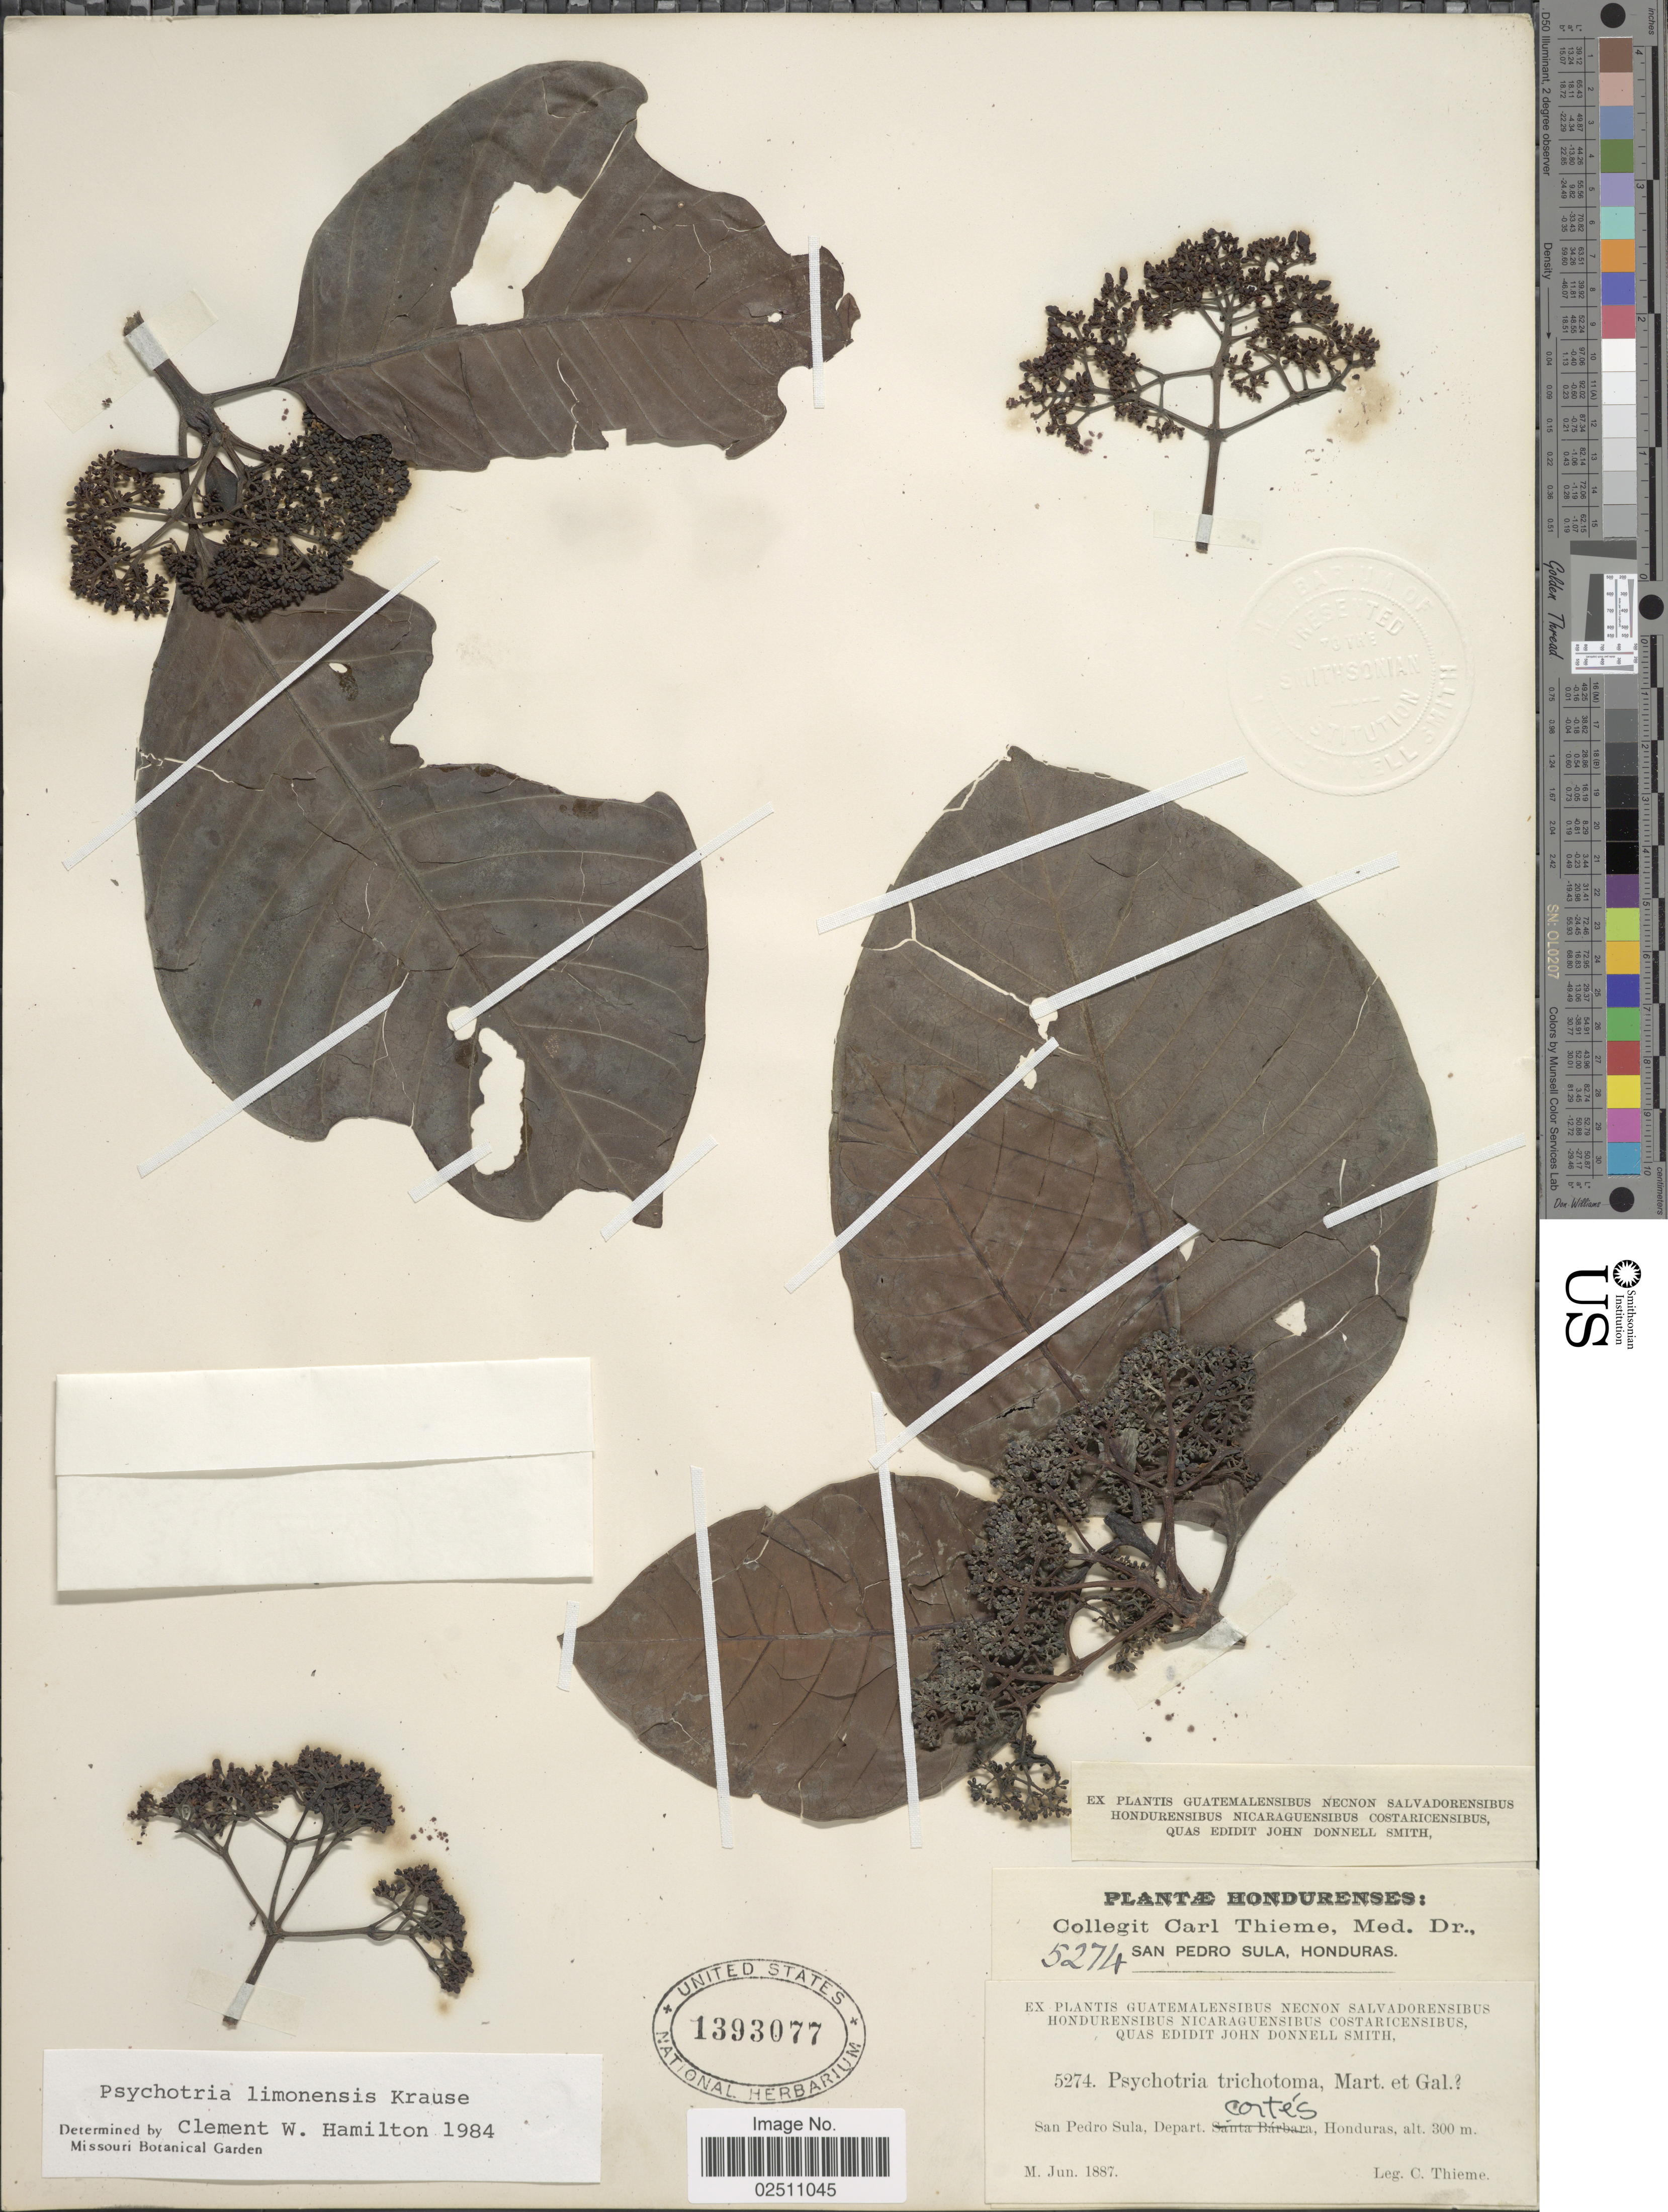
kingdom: Plantae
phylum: Tracheophyta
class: Magnoliopsida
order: Gentianales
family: Rubiaceae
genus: Psychotria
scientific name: Psychotria limonensis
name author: K. Krause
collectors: C. Thieme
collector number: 5274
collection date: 1887-06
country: Honduras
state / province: Cortés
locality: San Pedro Sula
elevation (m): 300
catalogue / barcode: US 1393077